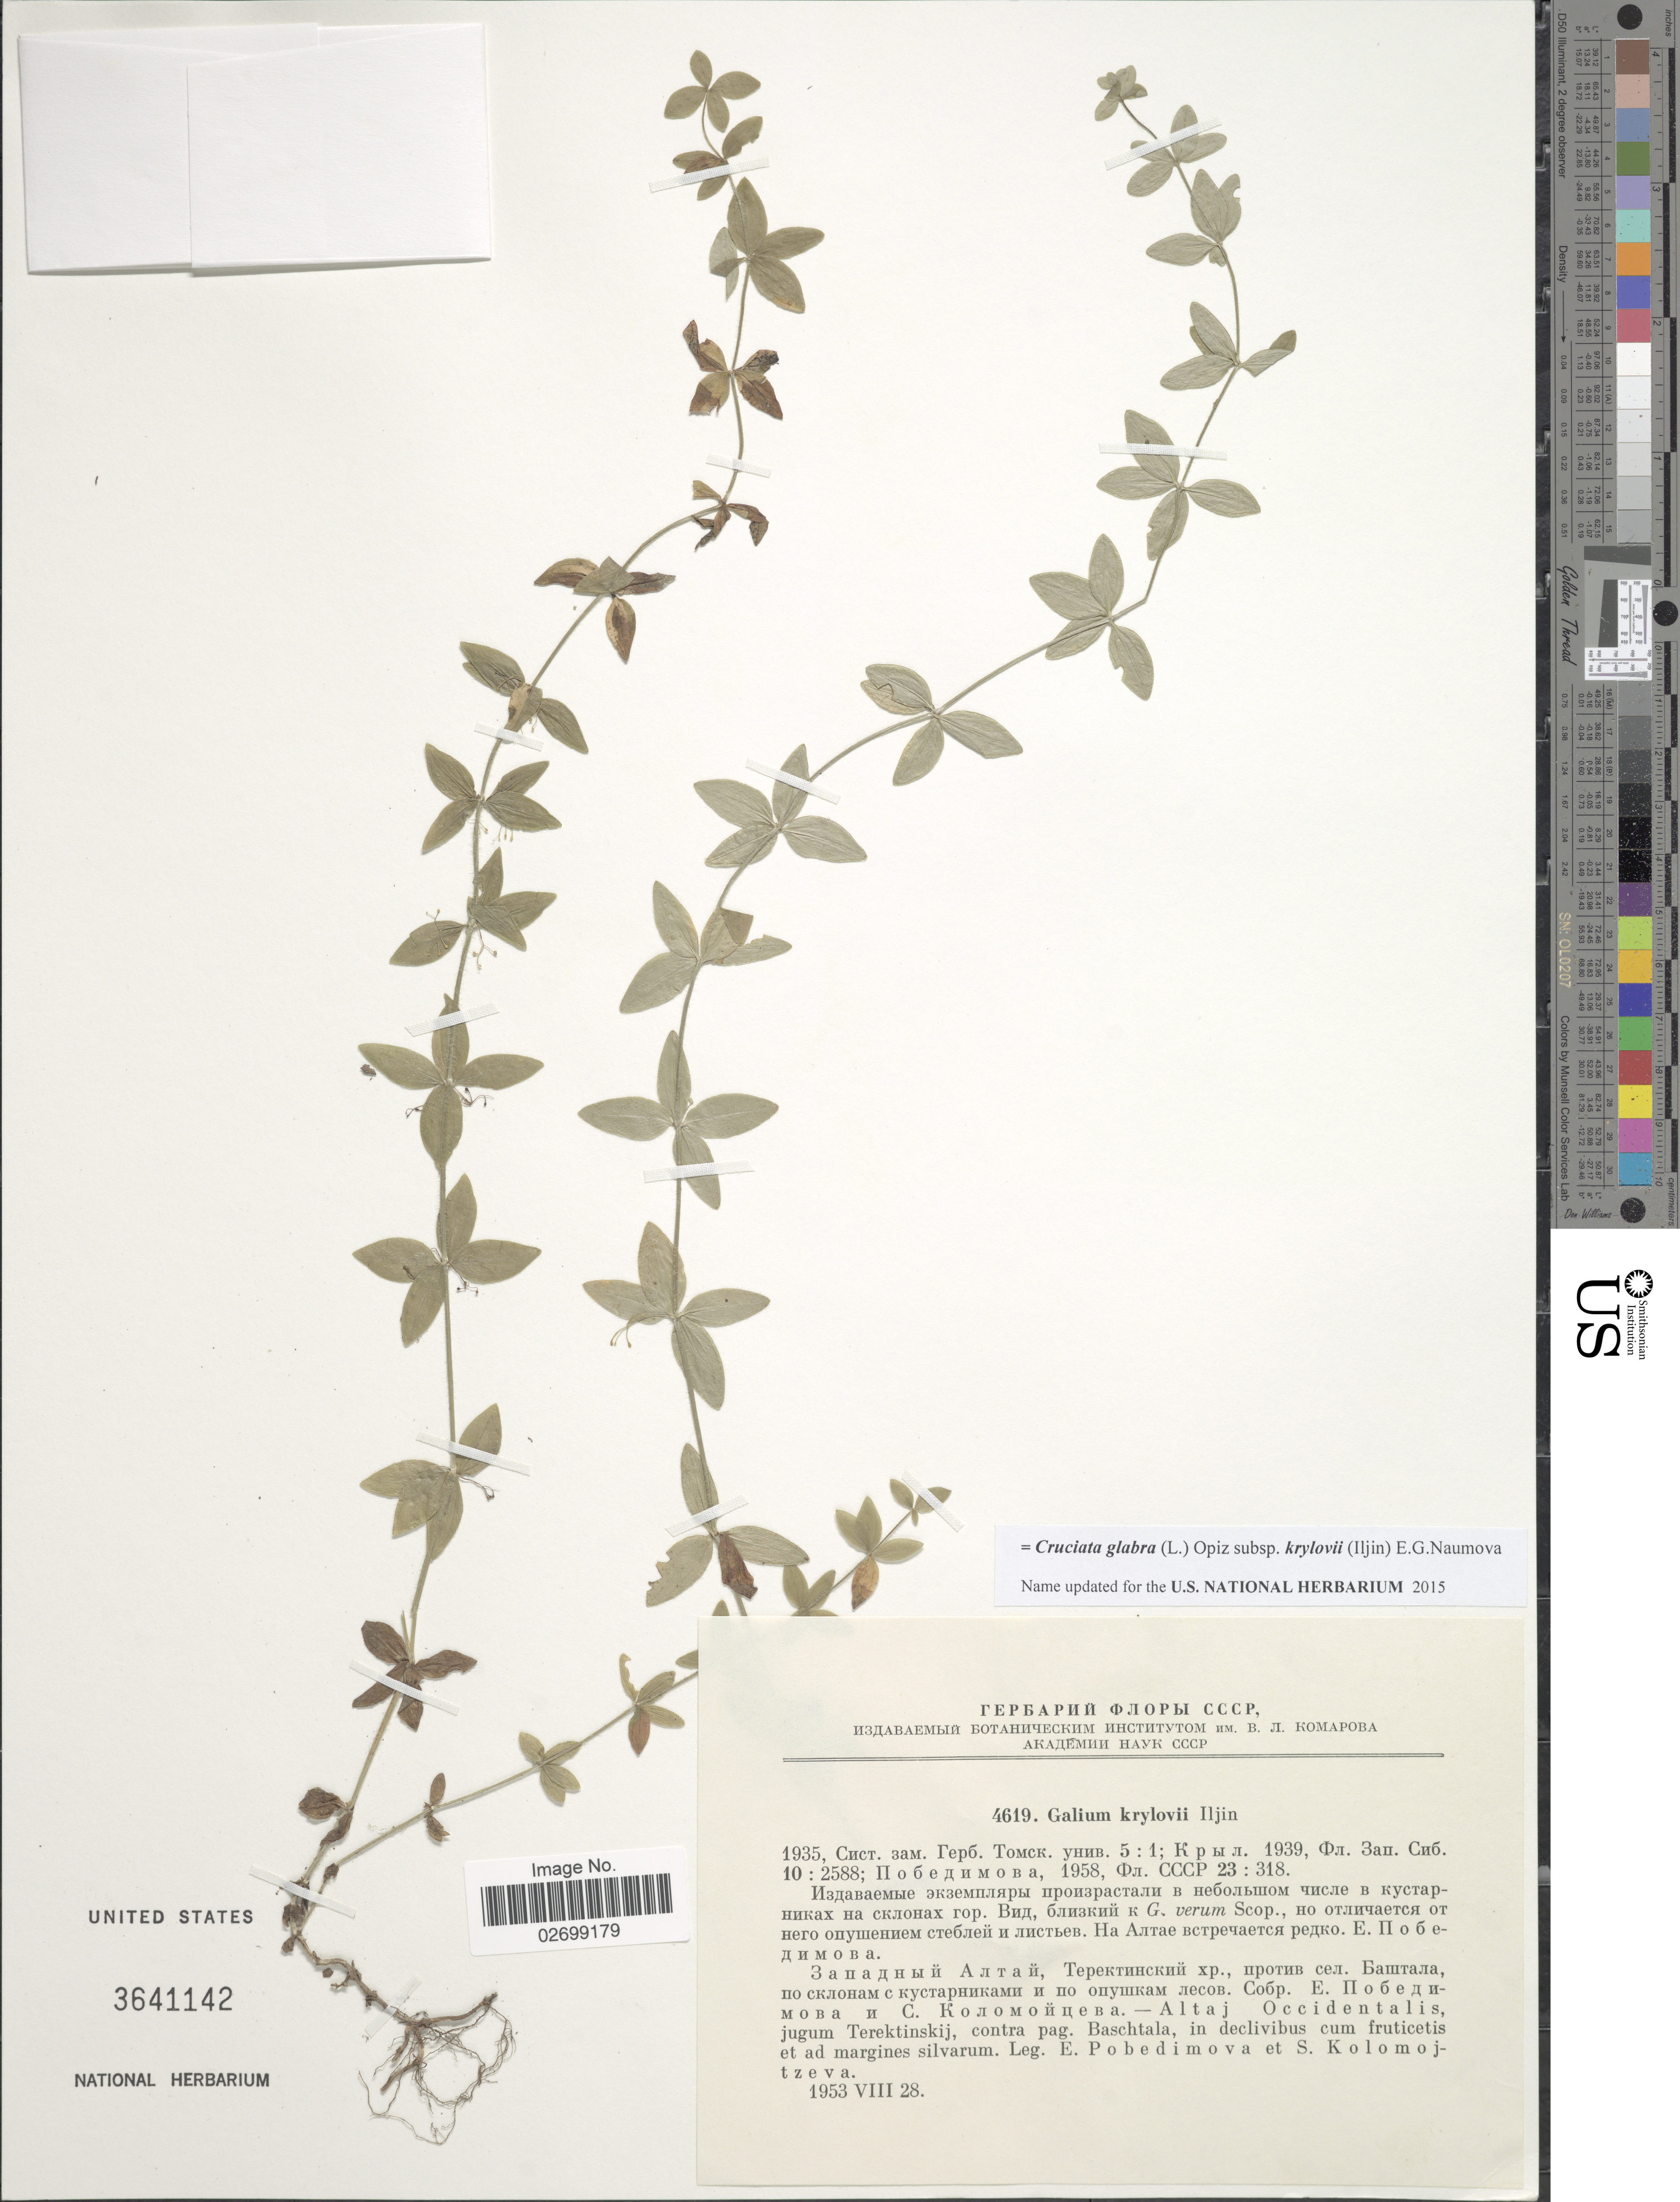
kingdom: Plantae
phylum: Tracheophyta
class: Magnoliopsida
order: Gentianales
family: Rubiaceae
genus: Cruciata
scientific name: Cruciata glabra subsp. krylovii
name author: (Iljin) E.G. Naumova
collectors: E. Pobedimova & S. Kolomojtzeva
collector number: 4619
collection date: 1953-08-28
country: Kazakhstan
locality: Altaj Occidentalis, jugum Terektinskij, contra pag, Baschtala, in declivibus cum fruticetis et ad margines silvarum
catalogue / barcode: US 3641142